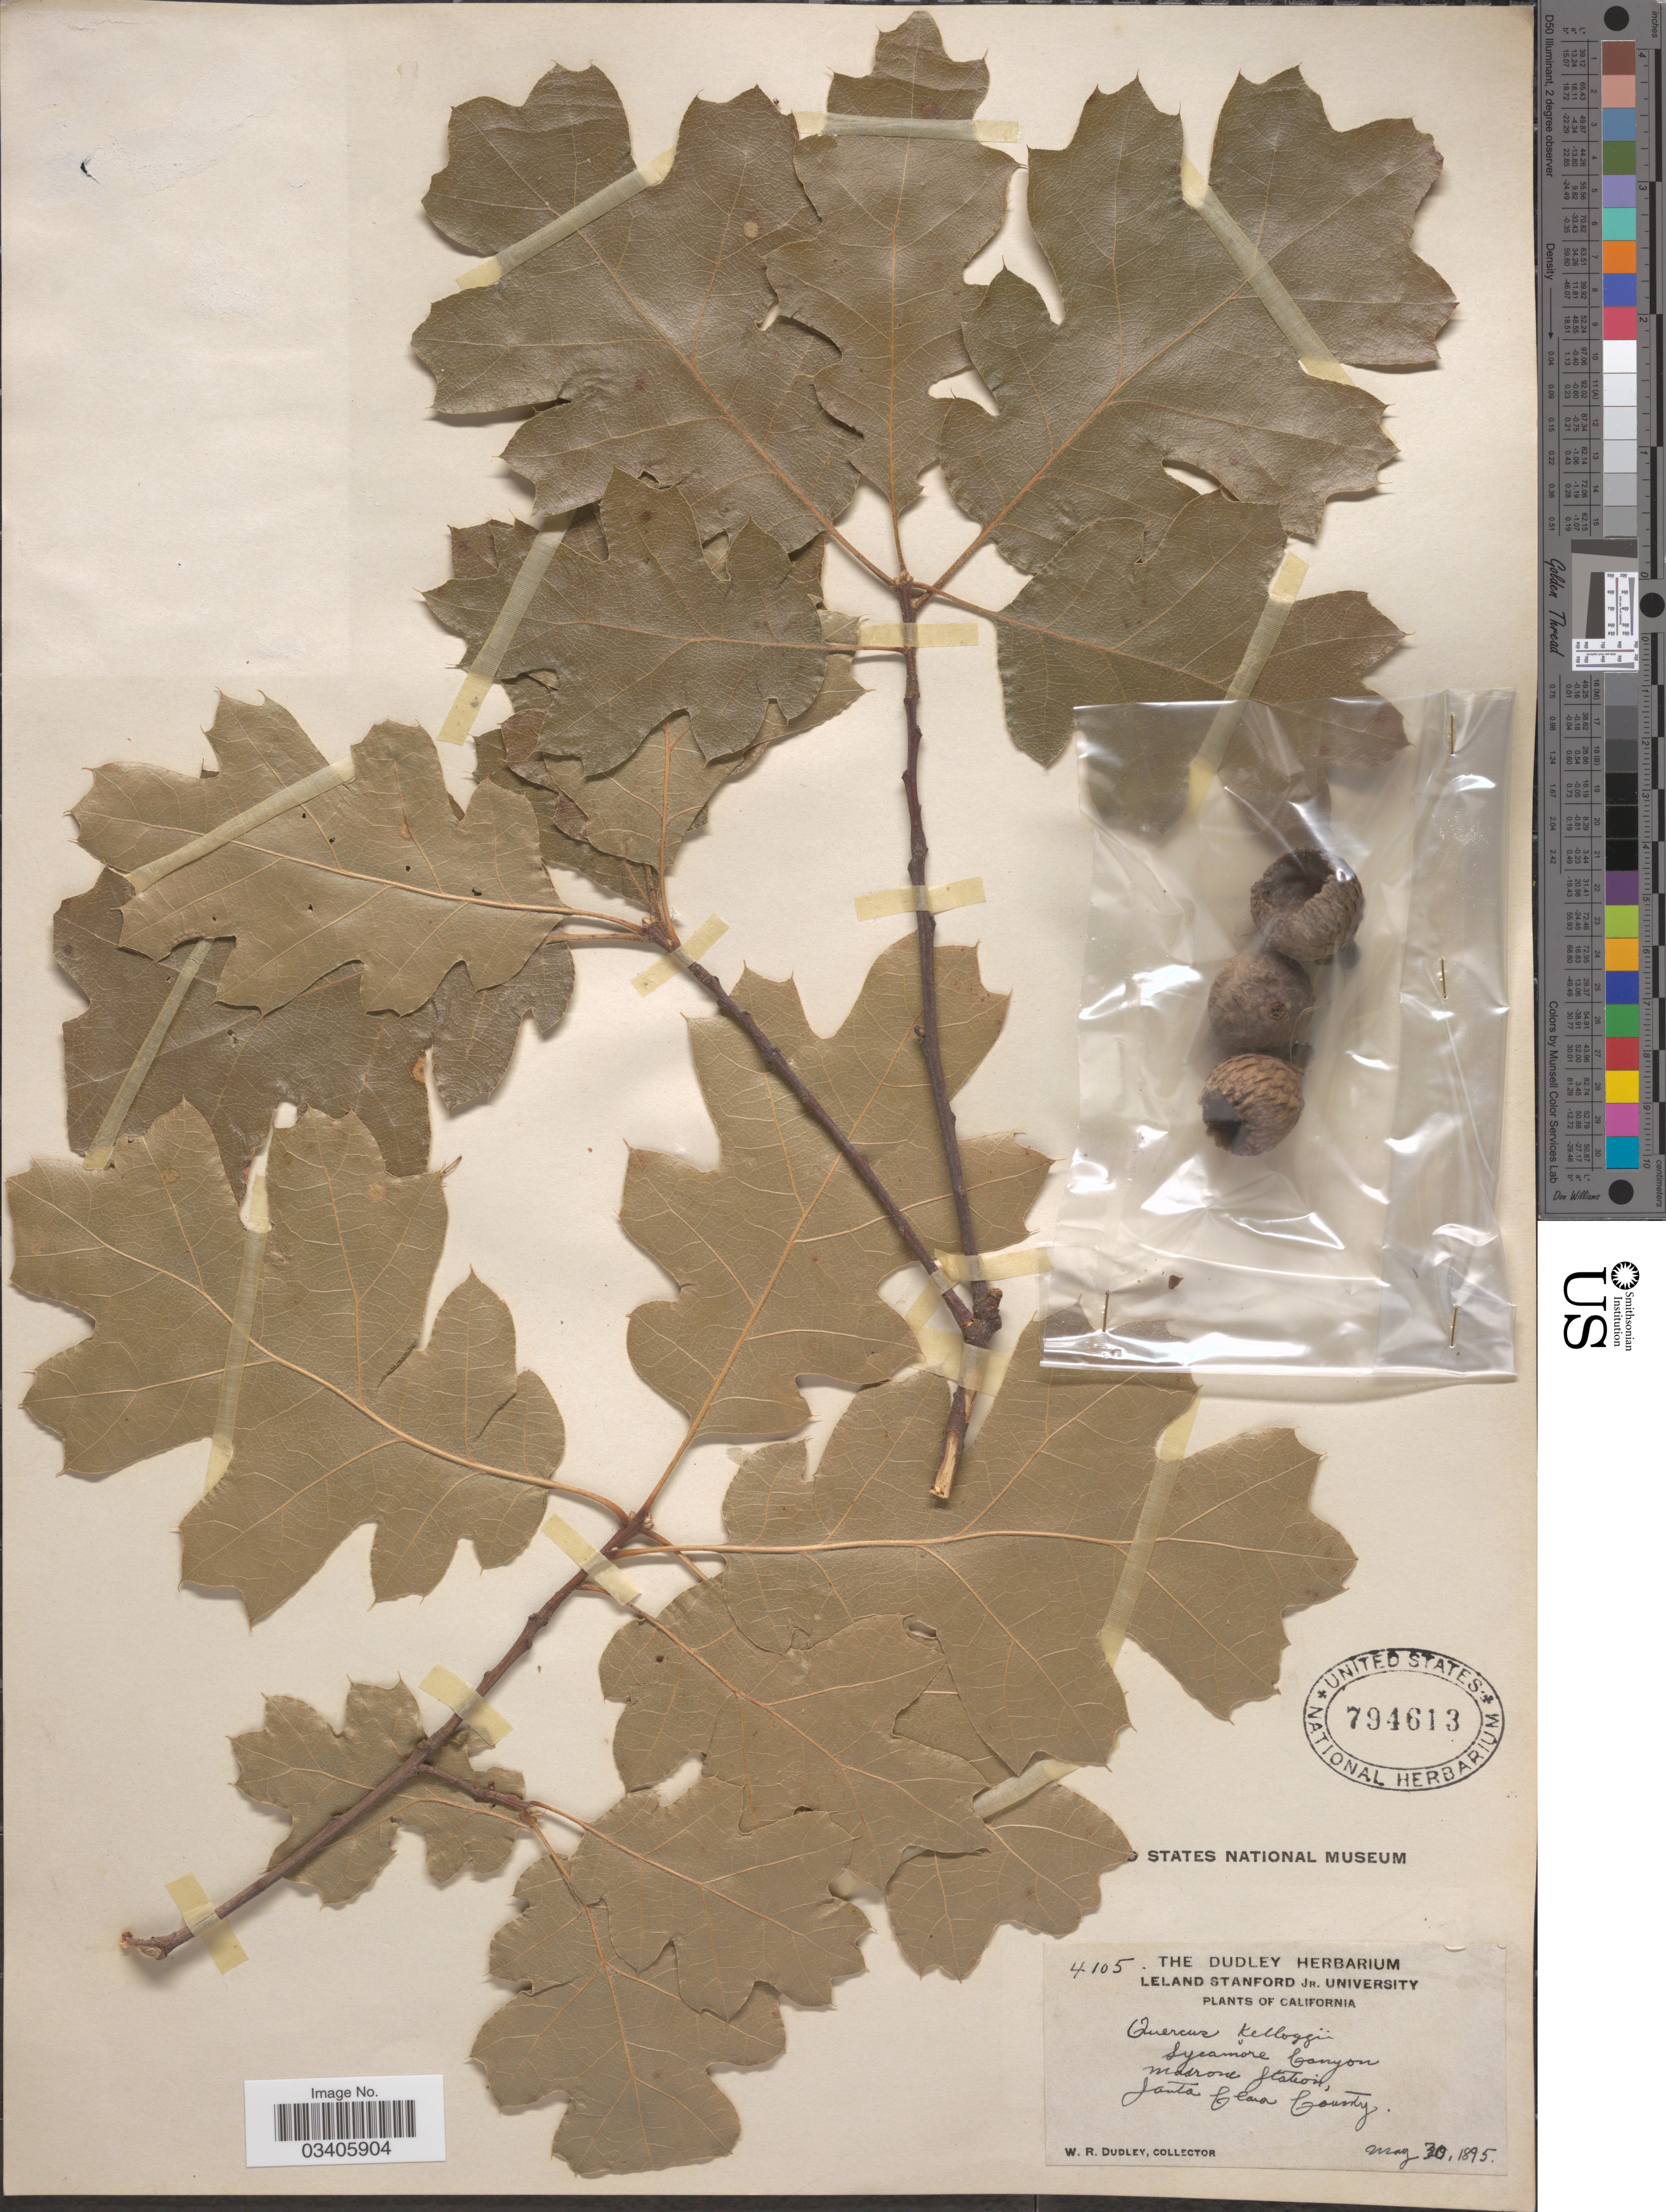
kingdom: Plantae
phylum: Tracheophyta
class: Magnoliopsida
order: Fagales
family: Fagaceae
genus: Quercus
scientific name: Quercus kelloggii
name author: Newb.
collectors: W. Dudley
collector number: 4105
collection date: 1895-05-30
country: United States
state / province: California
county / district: Santa Clara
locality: Madrone Station, Santa Clara County.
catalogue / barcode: US 794613